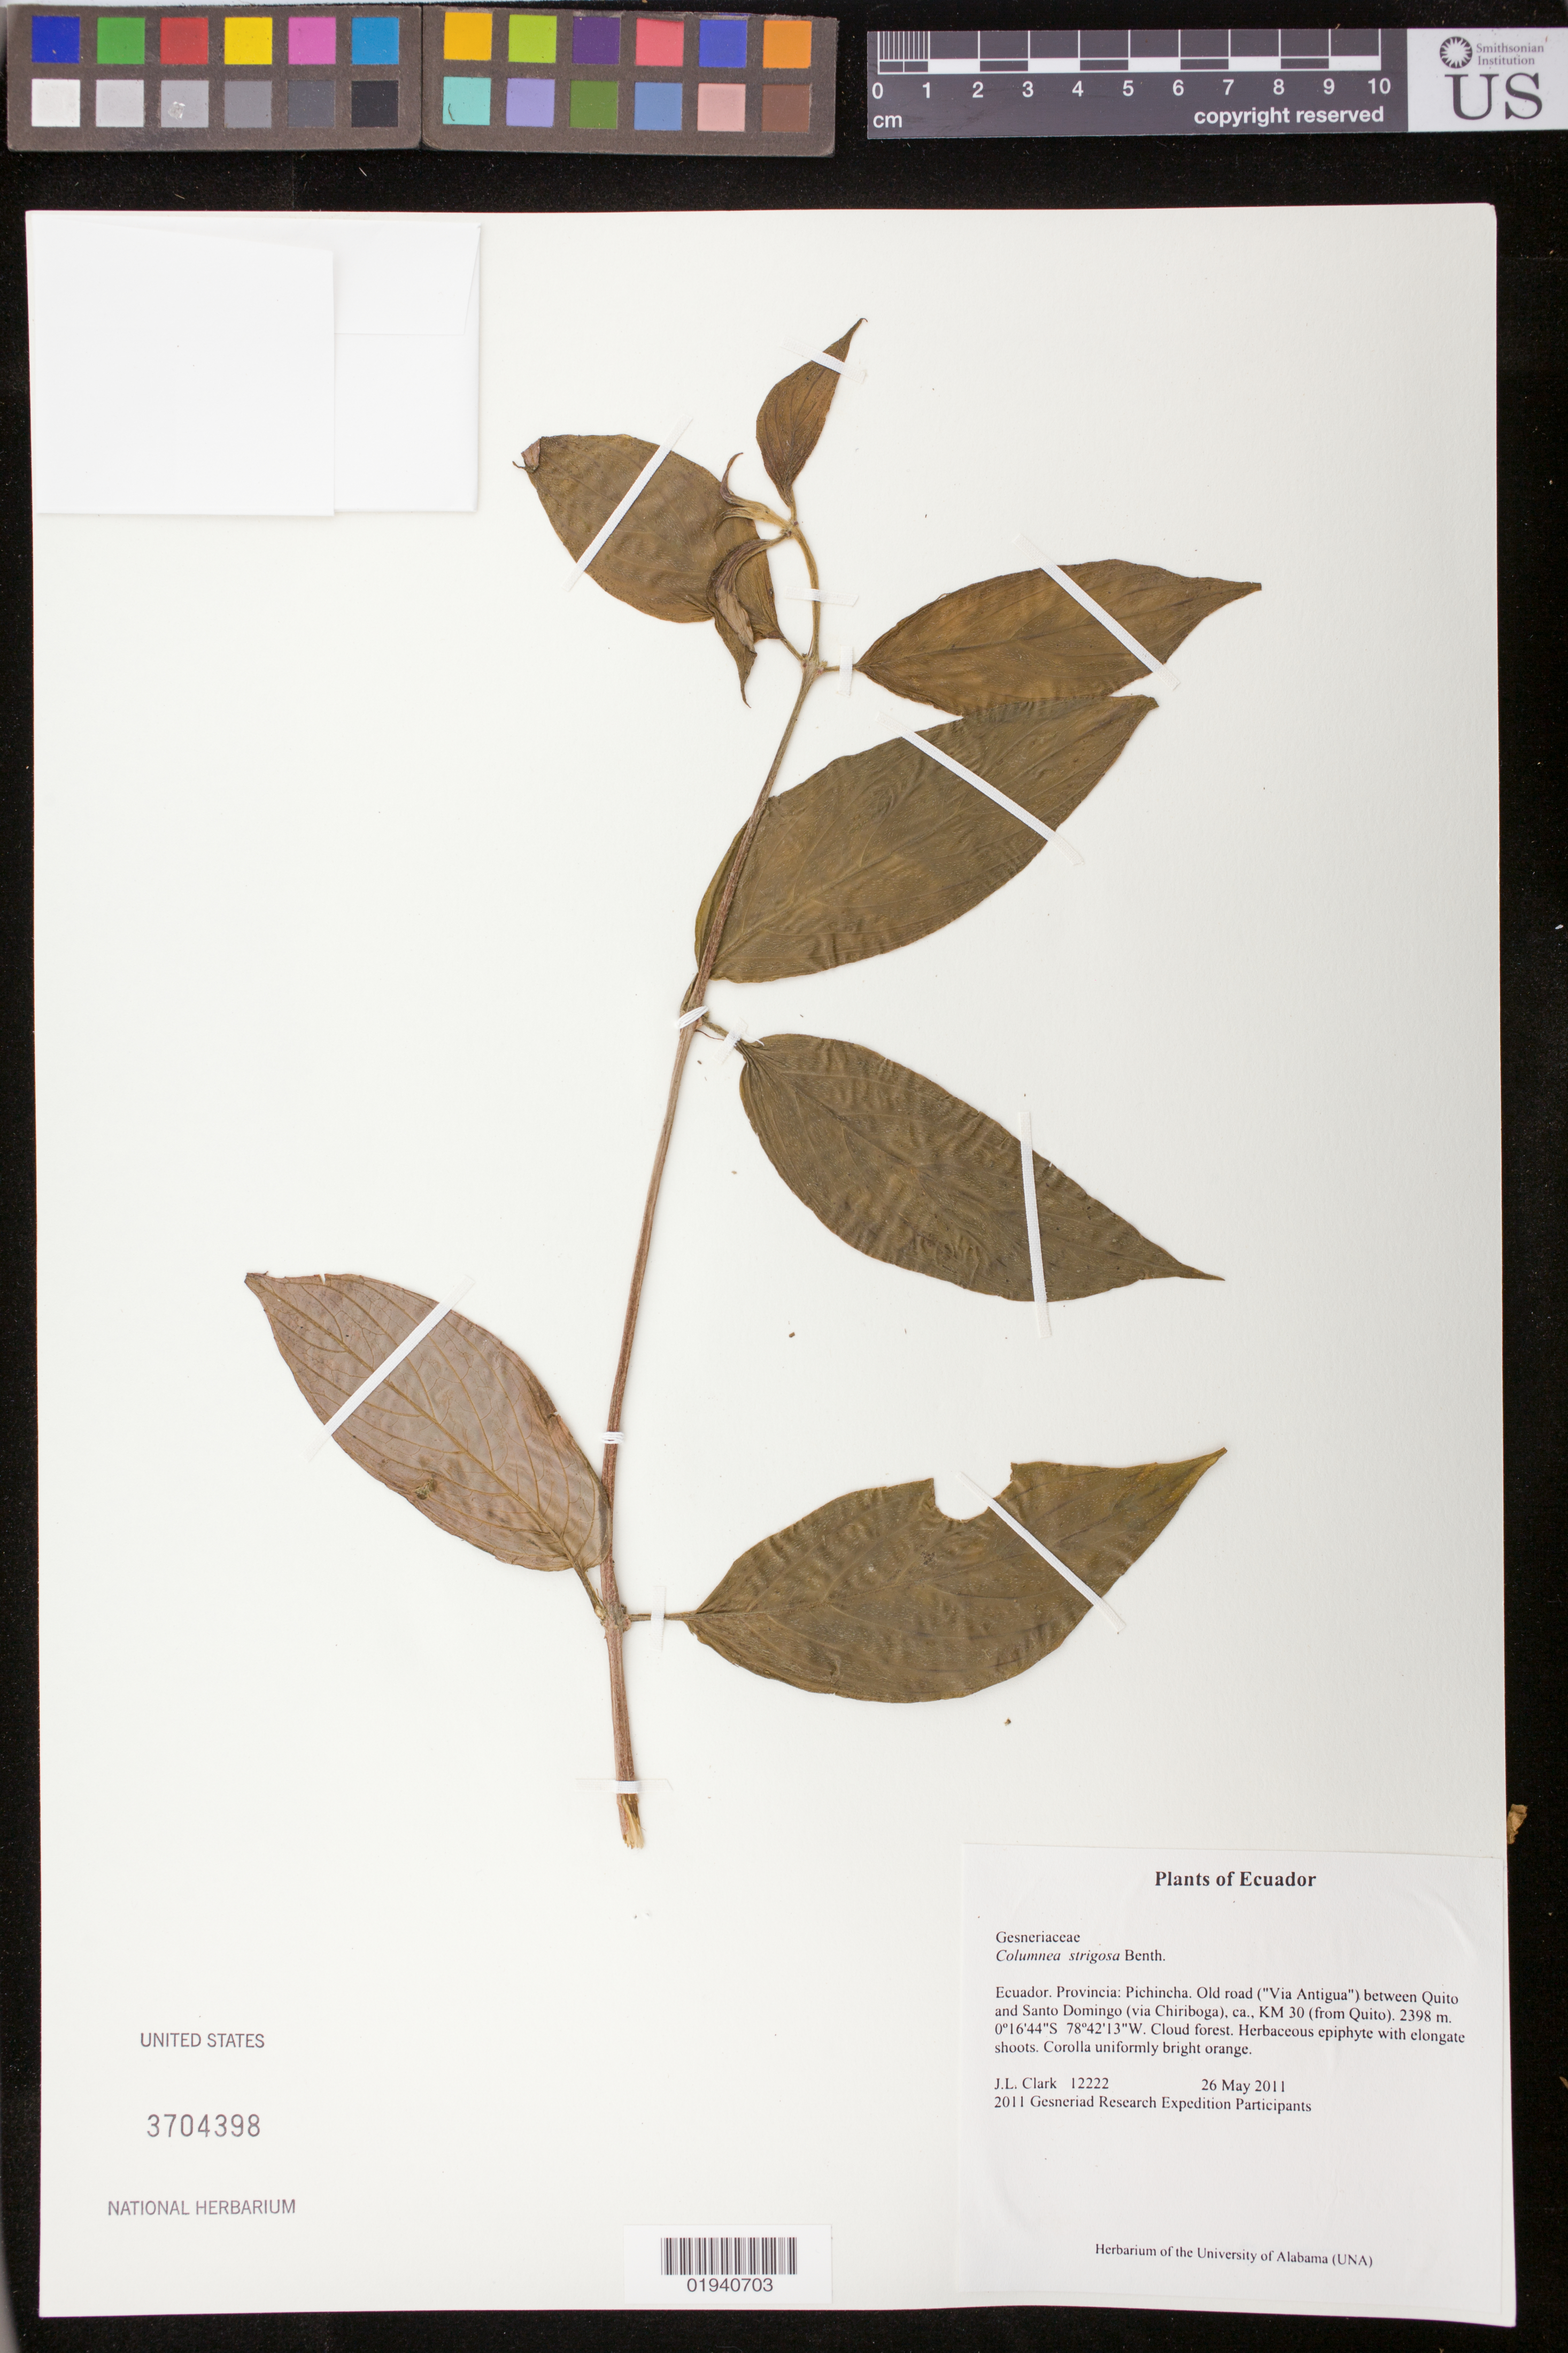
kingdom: Plantae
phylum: Tracheophyta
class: Magnoliopsida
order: Lamiales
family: Gesneriaceae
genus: Columnea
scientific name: Columnea strigosa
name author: Benth.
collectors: J. L. Clark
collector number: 12222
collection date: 2011-05-26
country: Ecuador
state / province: Pichincha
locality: Ecuador. Provincia: Pichincha. Old road ("Via Antigua") between Quito and Santo Domingo (via Chiriboga), ca. KM 30 (from Quito).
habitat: Cloud forest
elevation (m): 2398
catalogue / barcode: US 3704398